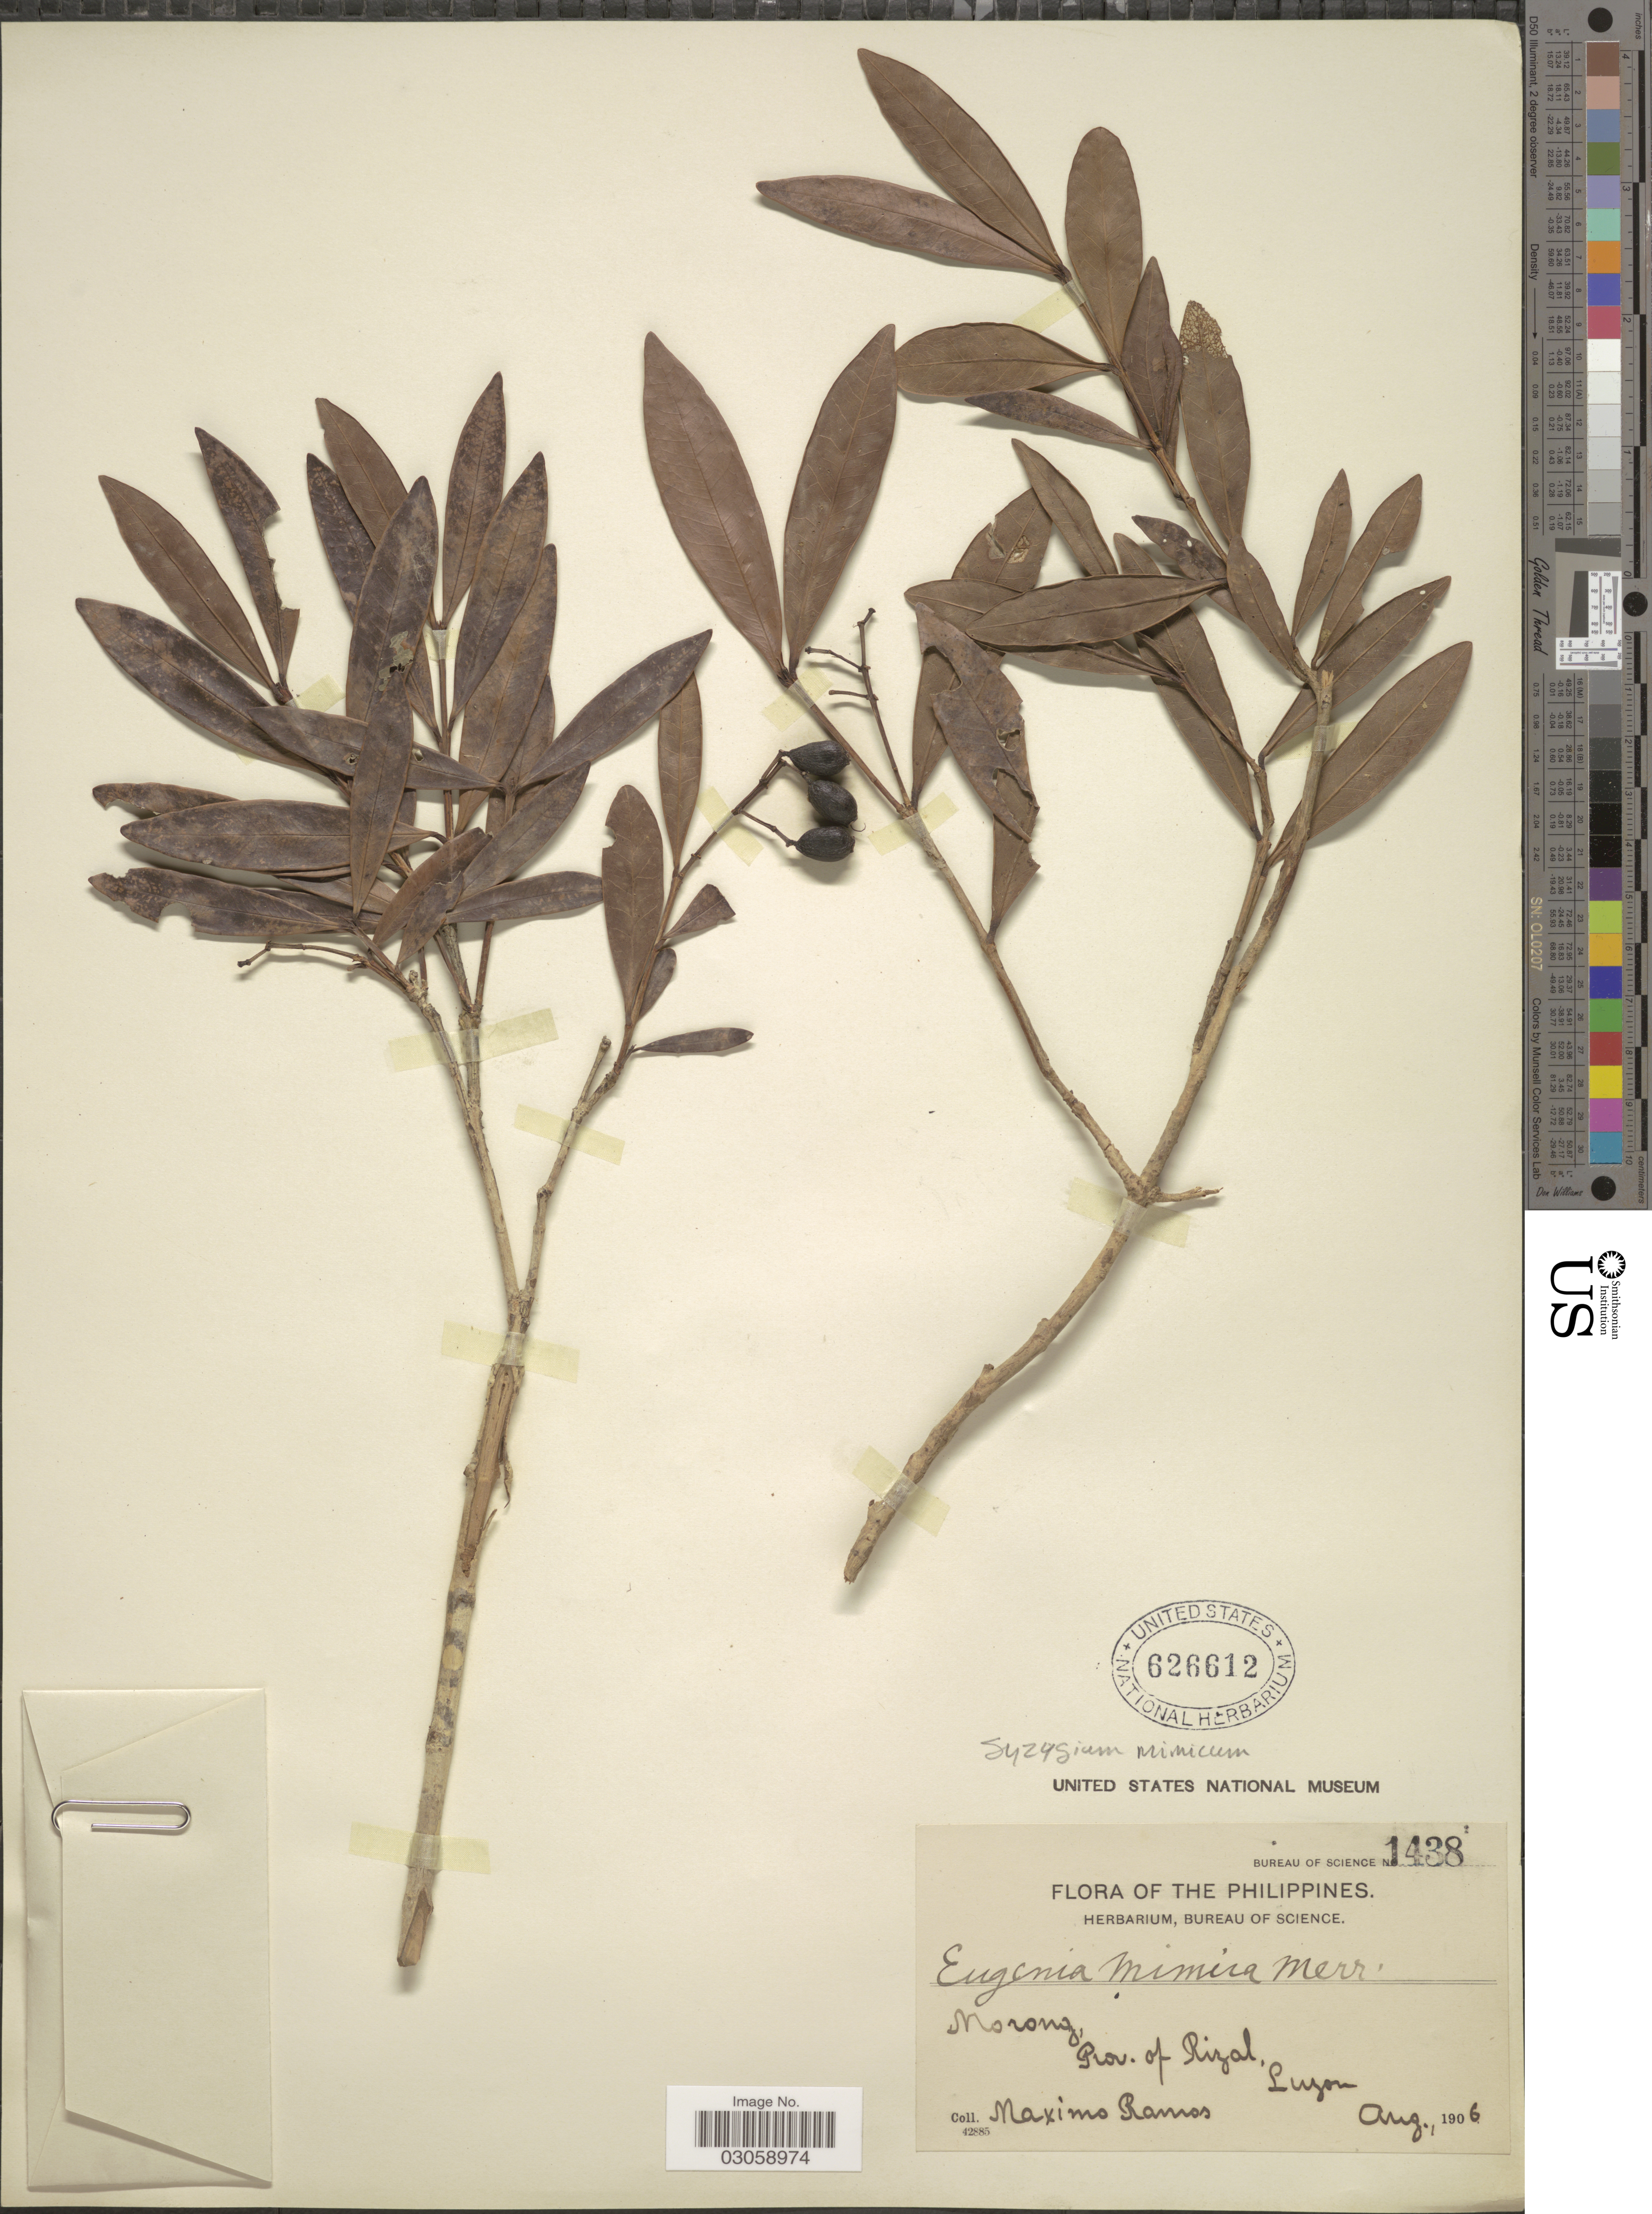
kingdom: Plantae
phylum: Tracheophyta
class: Magnoliopsida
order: Myrtales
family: Myrtaceae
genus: Syzygium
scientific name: Syzygium mimicum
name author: (Merr.) Merr.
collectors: M. Ramos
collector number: Bureau of science 1438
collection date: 1906-08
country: Philippines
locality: Morong, Prov. of Rizal, Luzon.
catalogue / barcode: US 626612